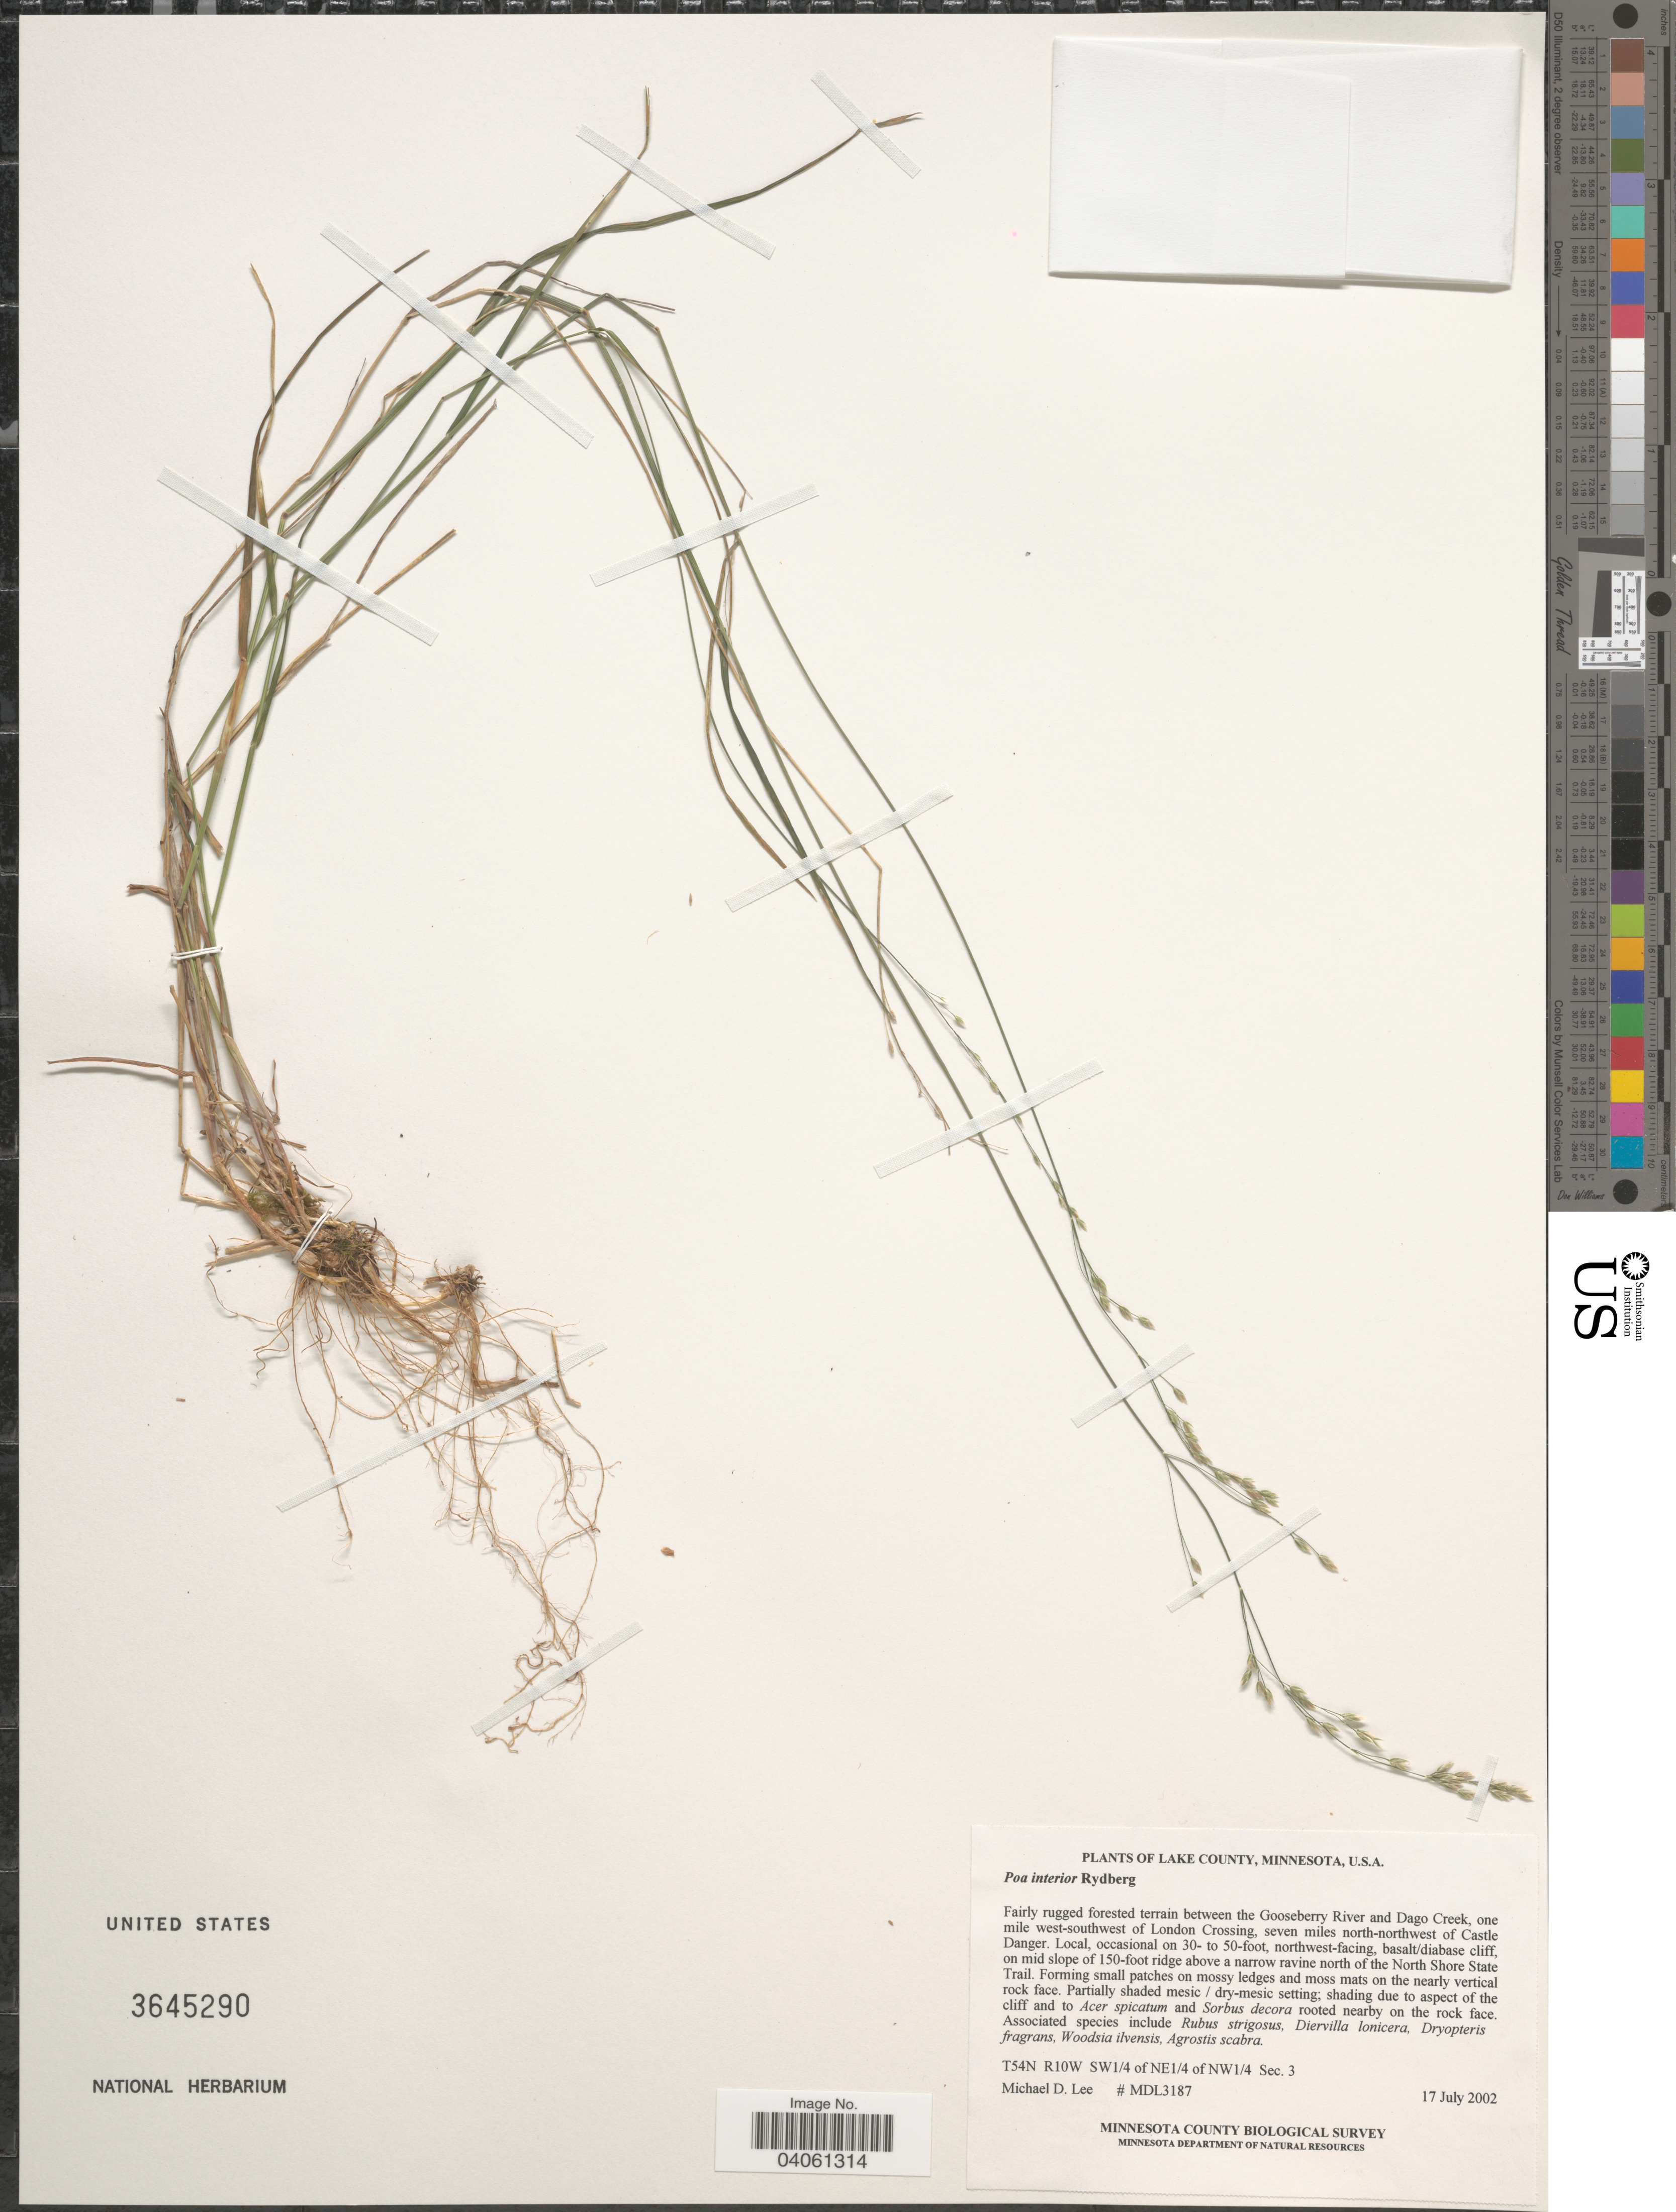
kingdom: Plantae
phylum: Tracheophyta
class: Liliopsida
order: Poales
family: Poaceae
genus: Poa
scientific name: Poa palustris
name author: L.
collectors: M. Lee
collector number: MDL3187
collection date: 2002-07-17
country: United States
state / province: Minnesota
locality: Lake County. Fairly rugged forested terrain between the Gooseberry River and Dago Creek, one mile west-southwest of London Crossing, seven miles north-northwest of Castle Danger. Northwest-facing, basalt/diabase cliff, on mid slope of 150-foot ridge above a narrow ravine north of the North Shore State Trail. T54N R10W SW¼ of NE ¼ of NW¼ Sec. 3.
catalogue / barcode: US 3645290